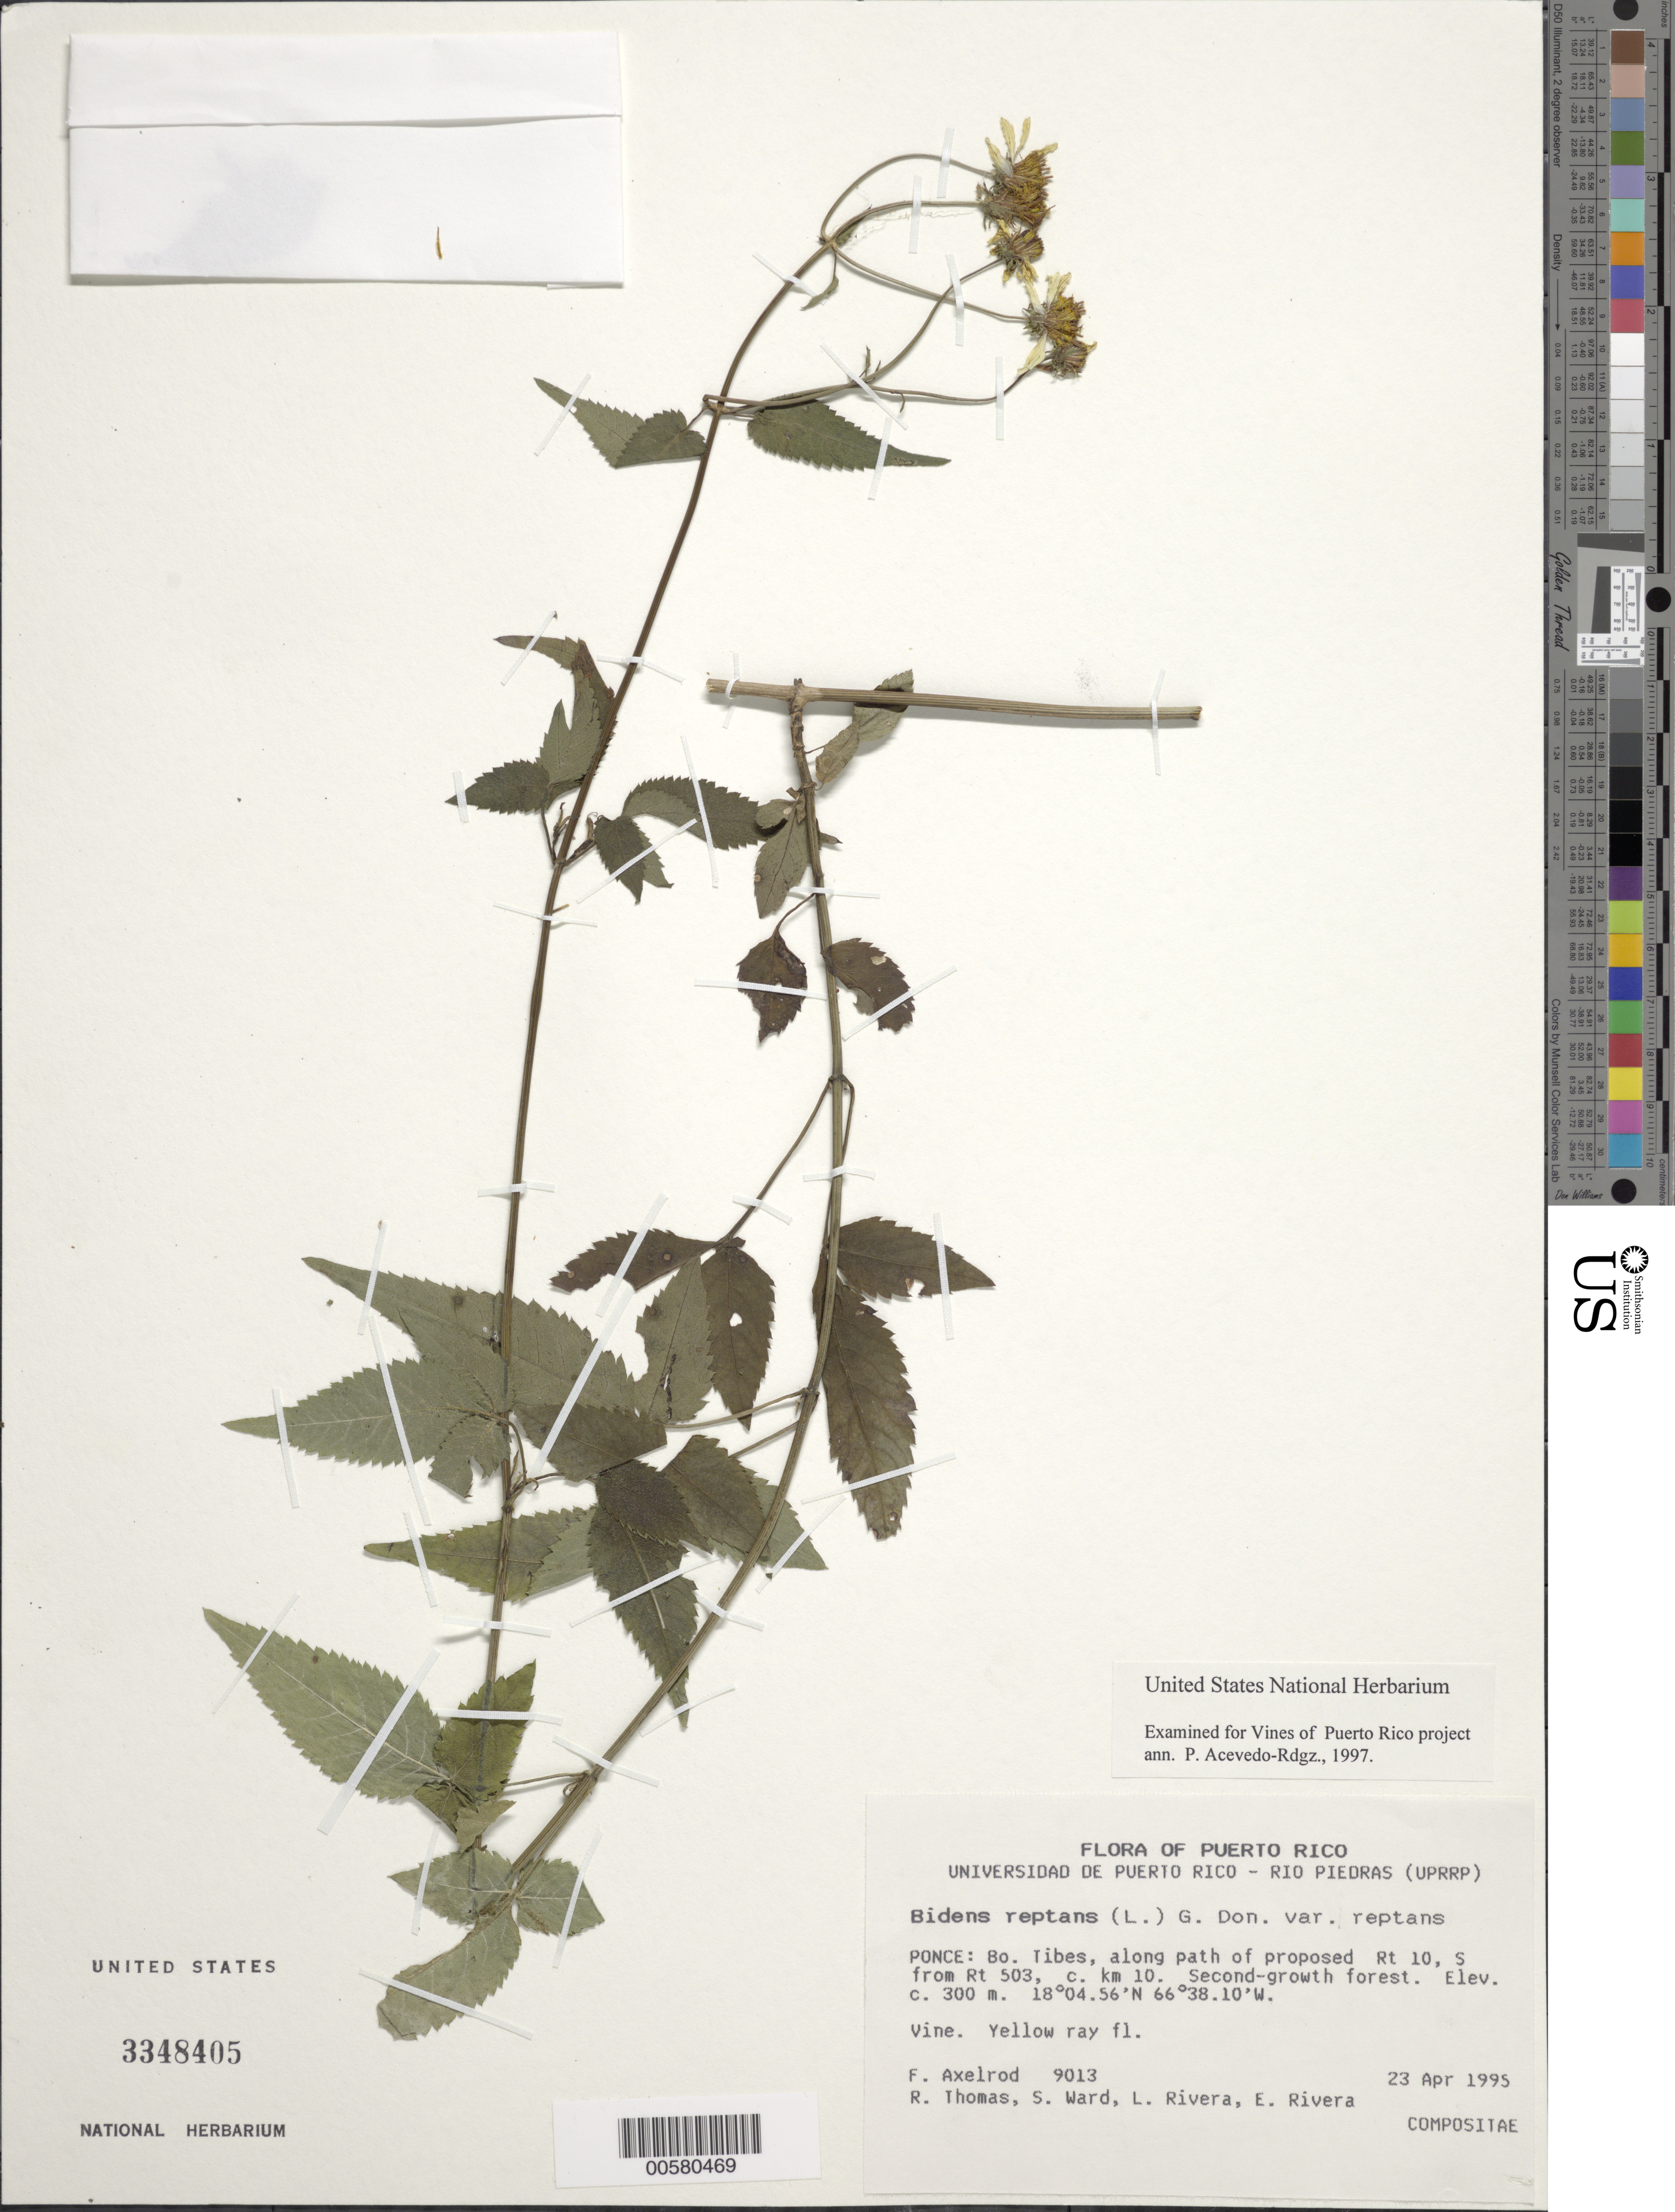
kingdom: Plantae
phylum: Tracheophyta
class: Magnoliopsida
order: Asterales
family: Asteraceae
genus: Bidens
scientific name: Bidens reptans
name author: (L.) G. Don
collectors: F. S. Axelrod, R. Thomas, S. Ward, L. Rivera & E. Rivera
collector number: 9013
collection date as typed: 23 Apr 1995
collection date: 1995-04-23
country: Puerto Rico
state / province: Ponce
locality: Ponce: Bo. Tibes, along path of proposed Rt. 10, S from Rt. 503, ca. km 10.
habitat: Second-growth forest.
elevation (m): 300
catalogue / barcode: US 3348405